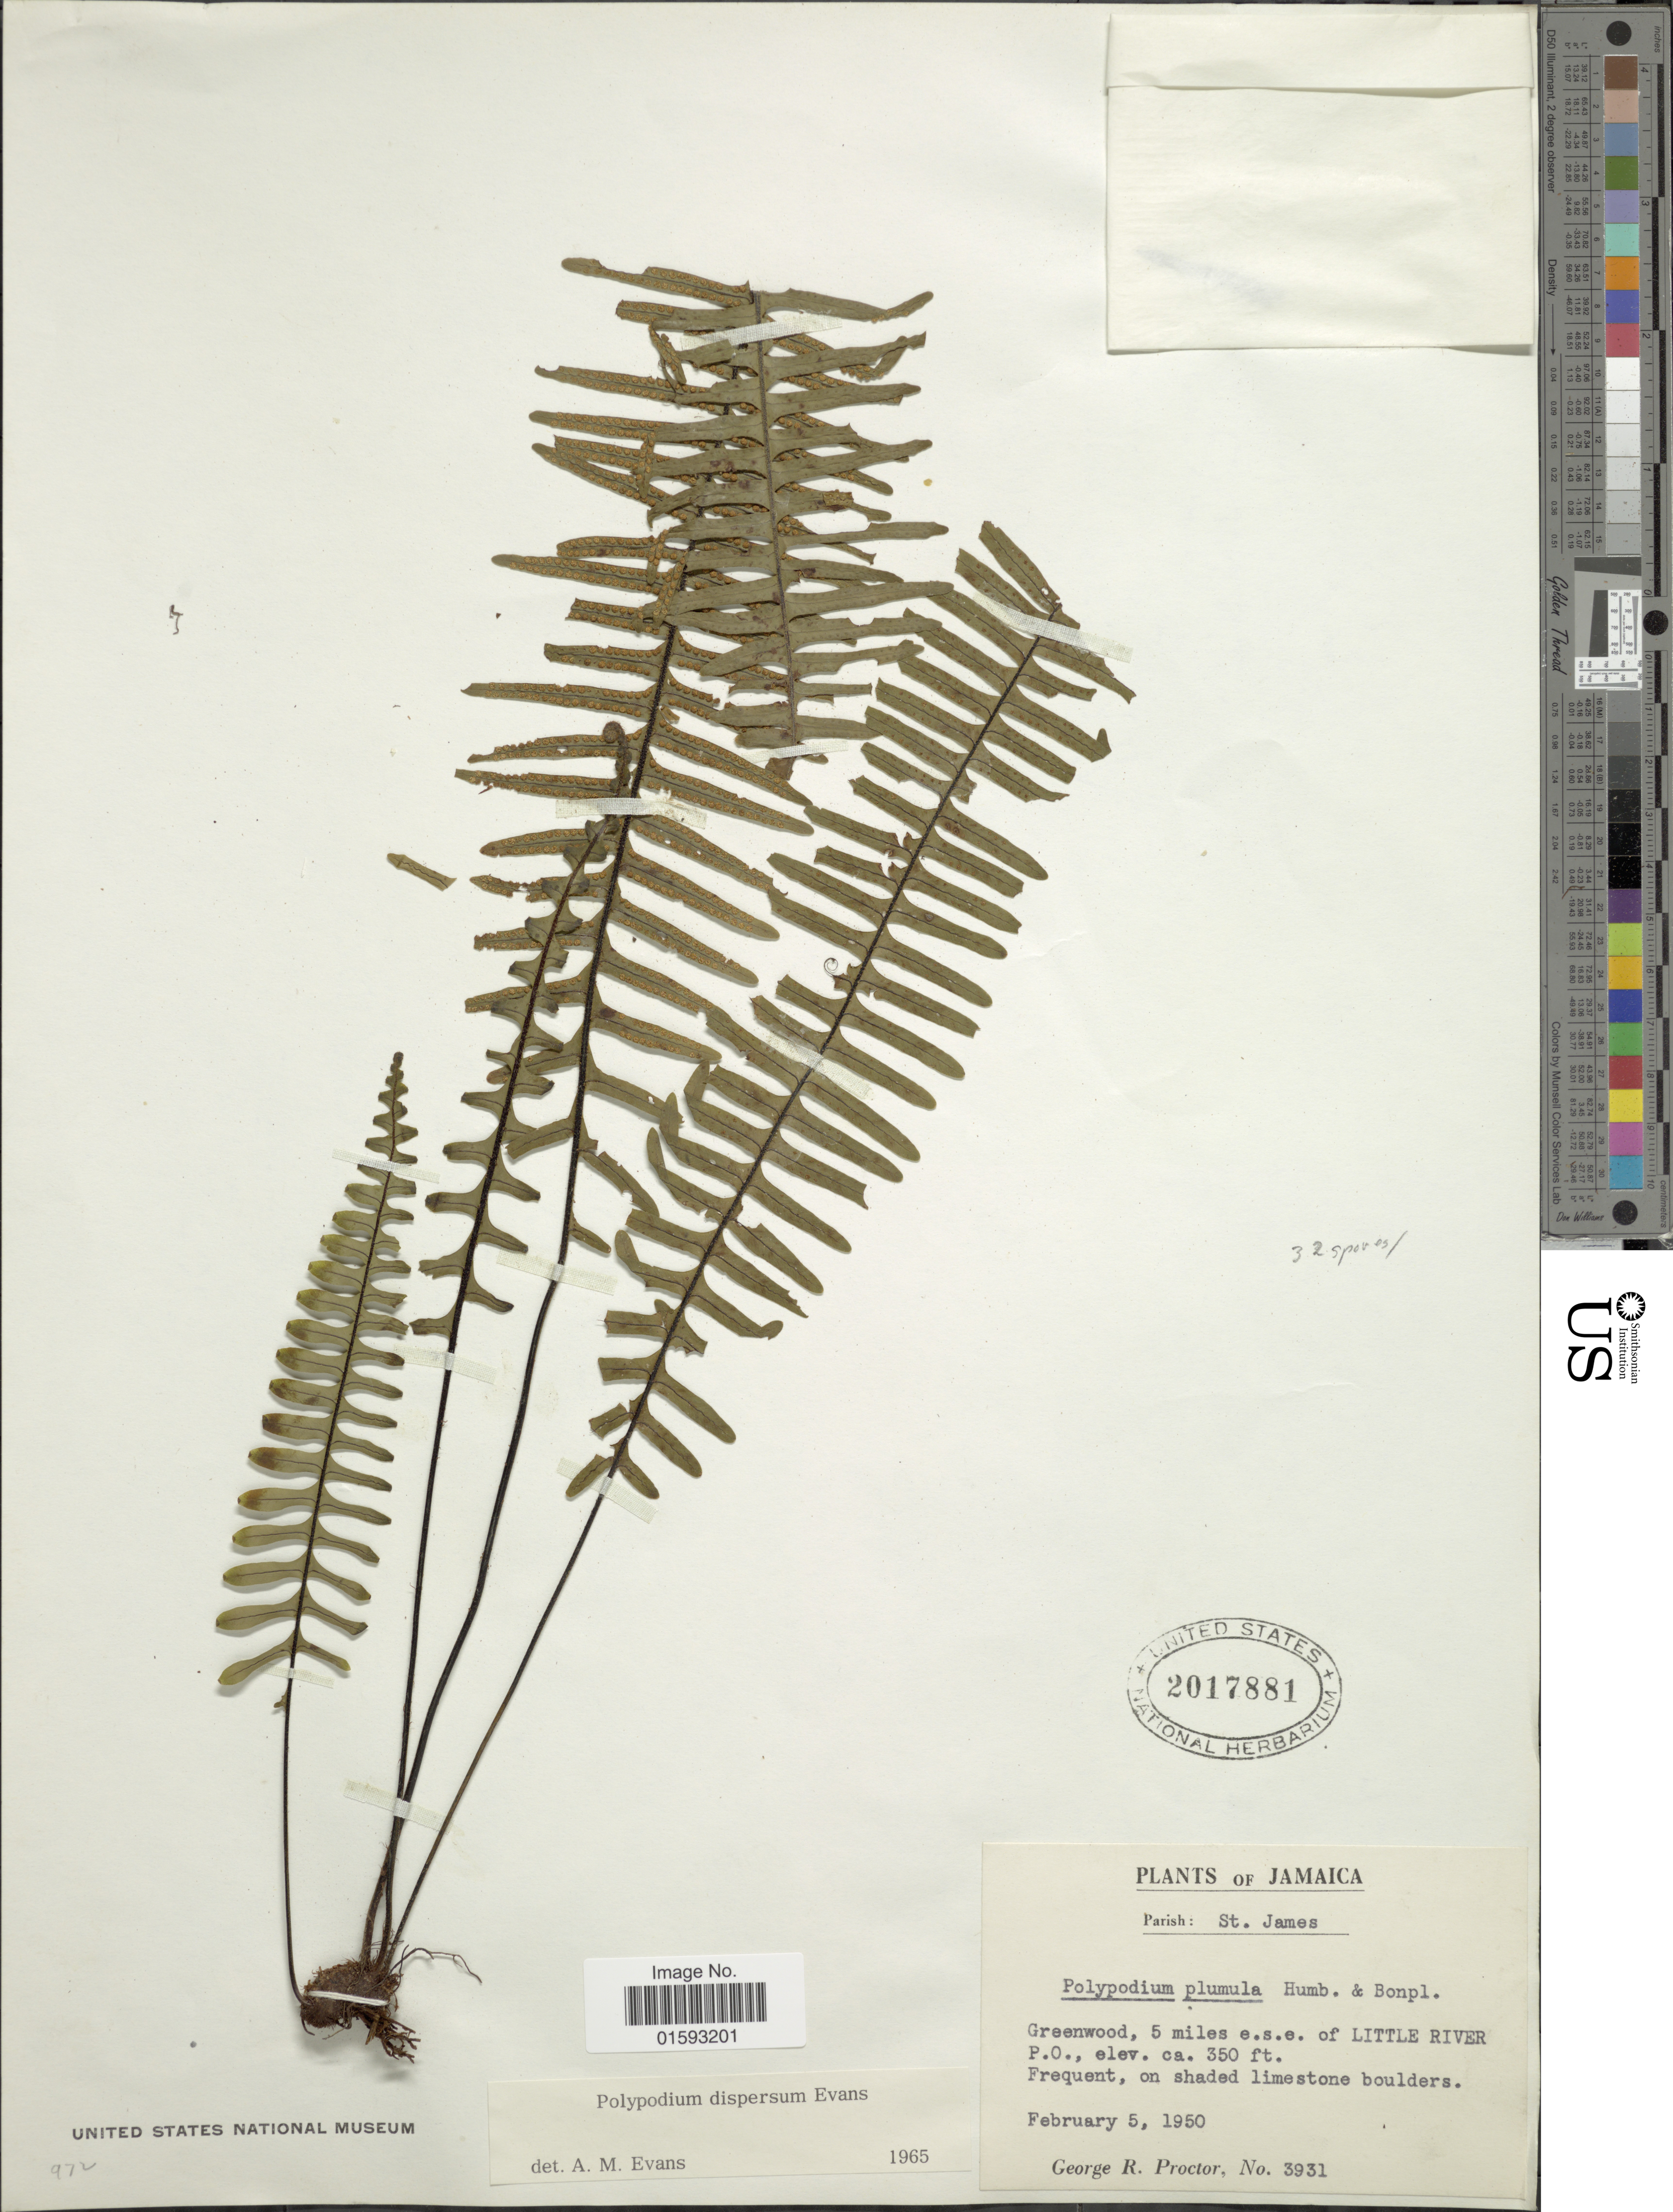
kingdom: Plantae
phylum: Tracheophyta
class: Polypodiopsida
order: Polypodiales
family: Polypodiaceae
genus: Pecluma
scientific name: Pecluma dispersa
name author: (A.M. Evans) M.G. Price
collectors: G. R. Proctor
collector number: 3931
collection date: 1950-02-05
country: Jamaica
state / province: Saint James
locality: Greenwood, 5 miles e.s.e. of Little River P.O.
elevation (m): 107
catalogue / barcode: US 2017881